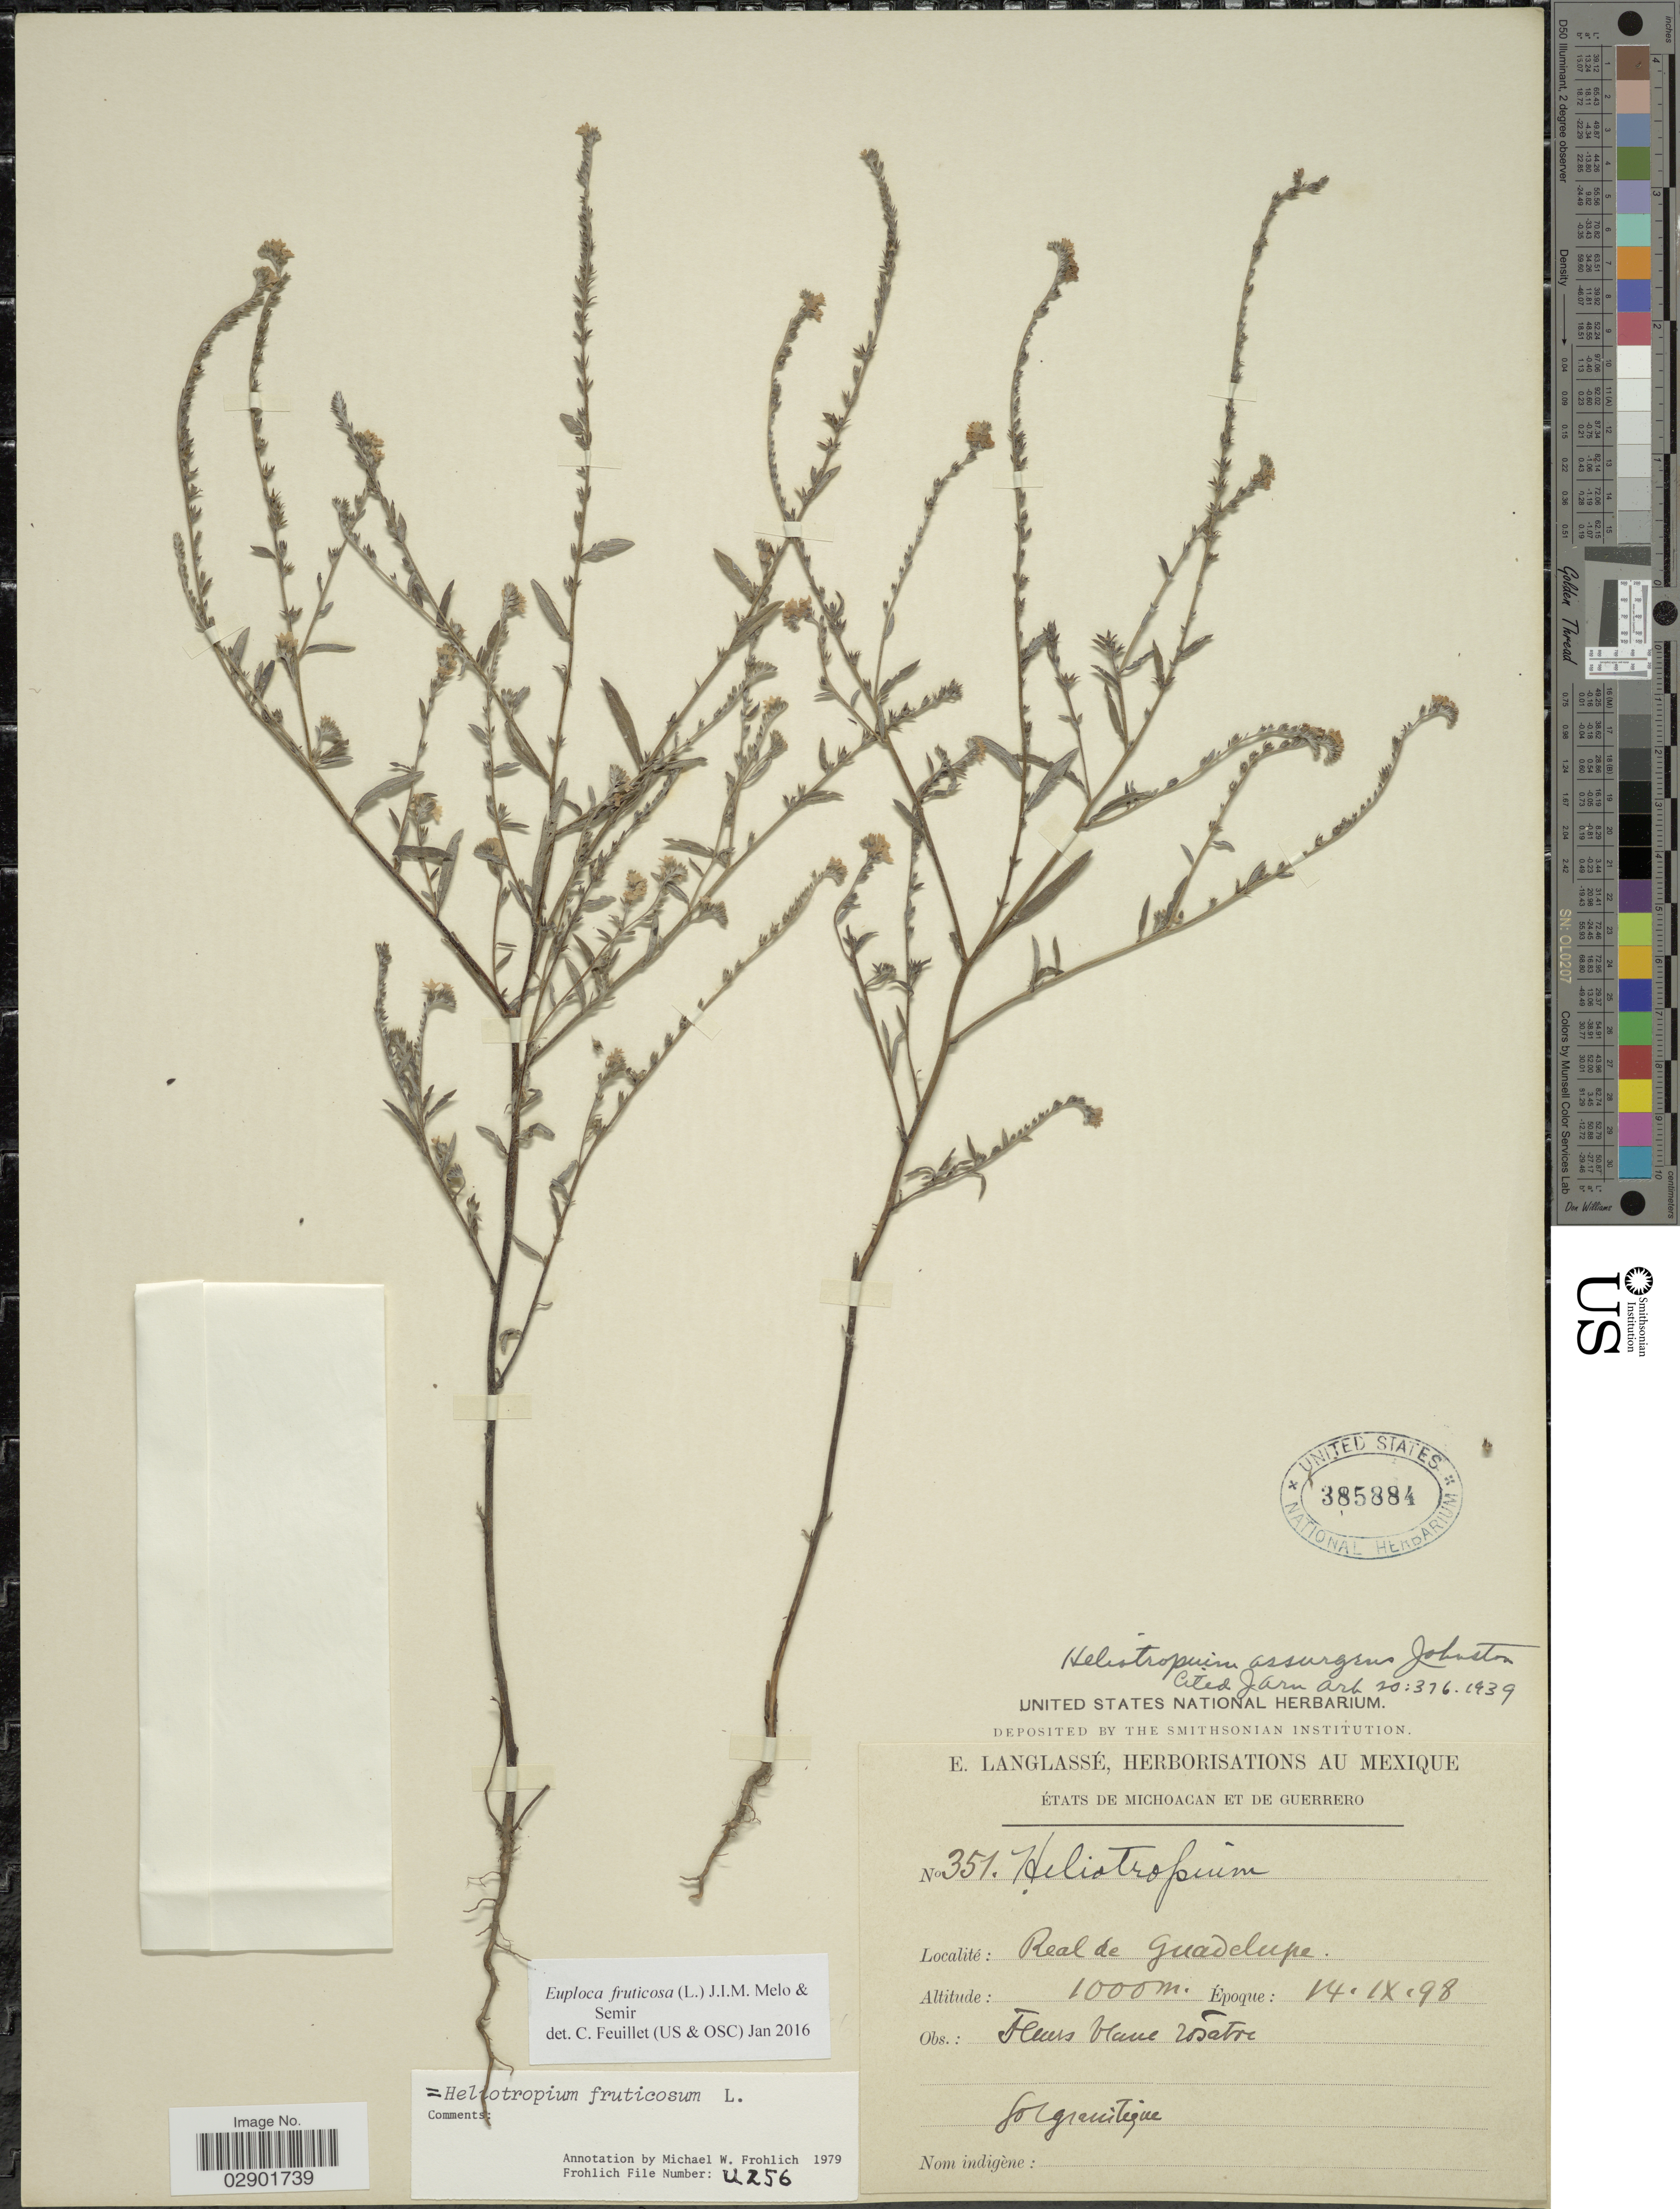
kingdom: Plantae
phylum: Tracheophyta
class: Magnoliopsida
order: Boraginales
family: Heliotropiaceae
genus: Euploca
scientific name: Euploca fruticosa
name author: (L.) J.I.M. Melo & Semir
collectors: E. Langlassé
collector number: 351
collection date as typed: Transcribed d/m/y: 14/9/98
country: Mexico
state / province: Baja California Norte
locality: Real de Guadelupe.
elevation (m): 1000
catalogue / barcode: US 385884